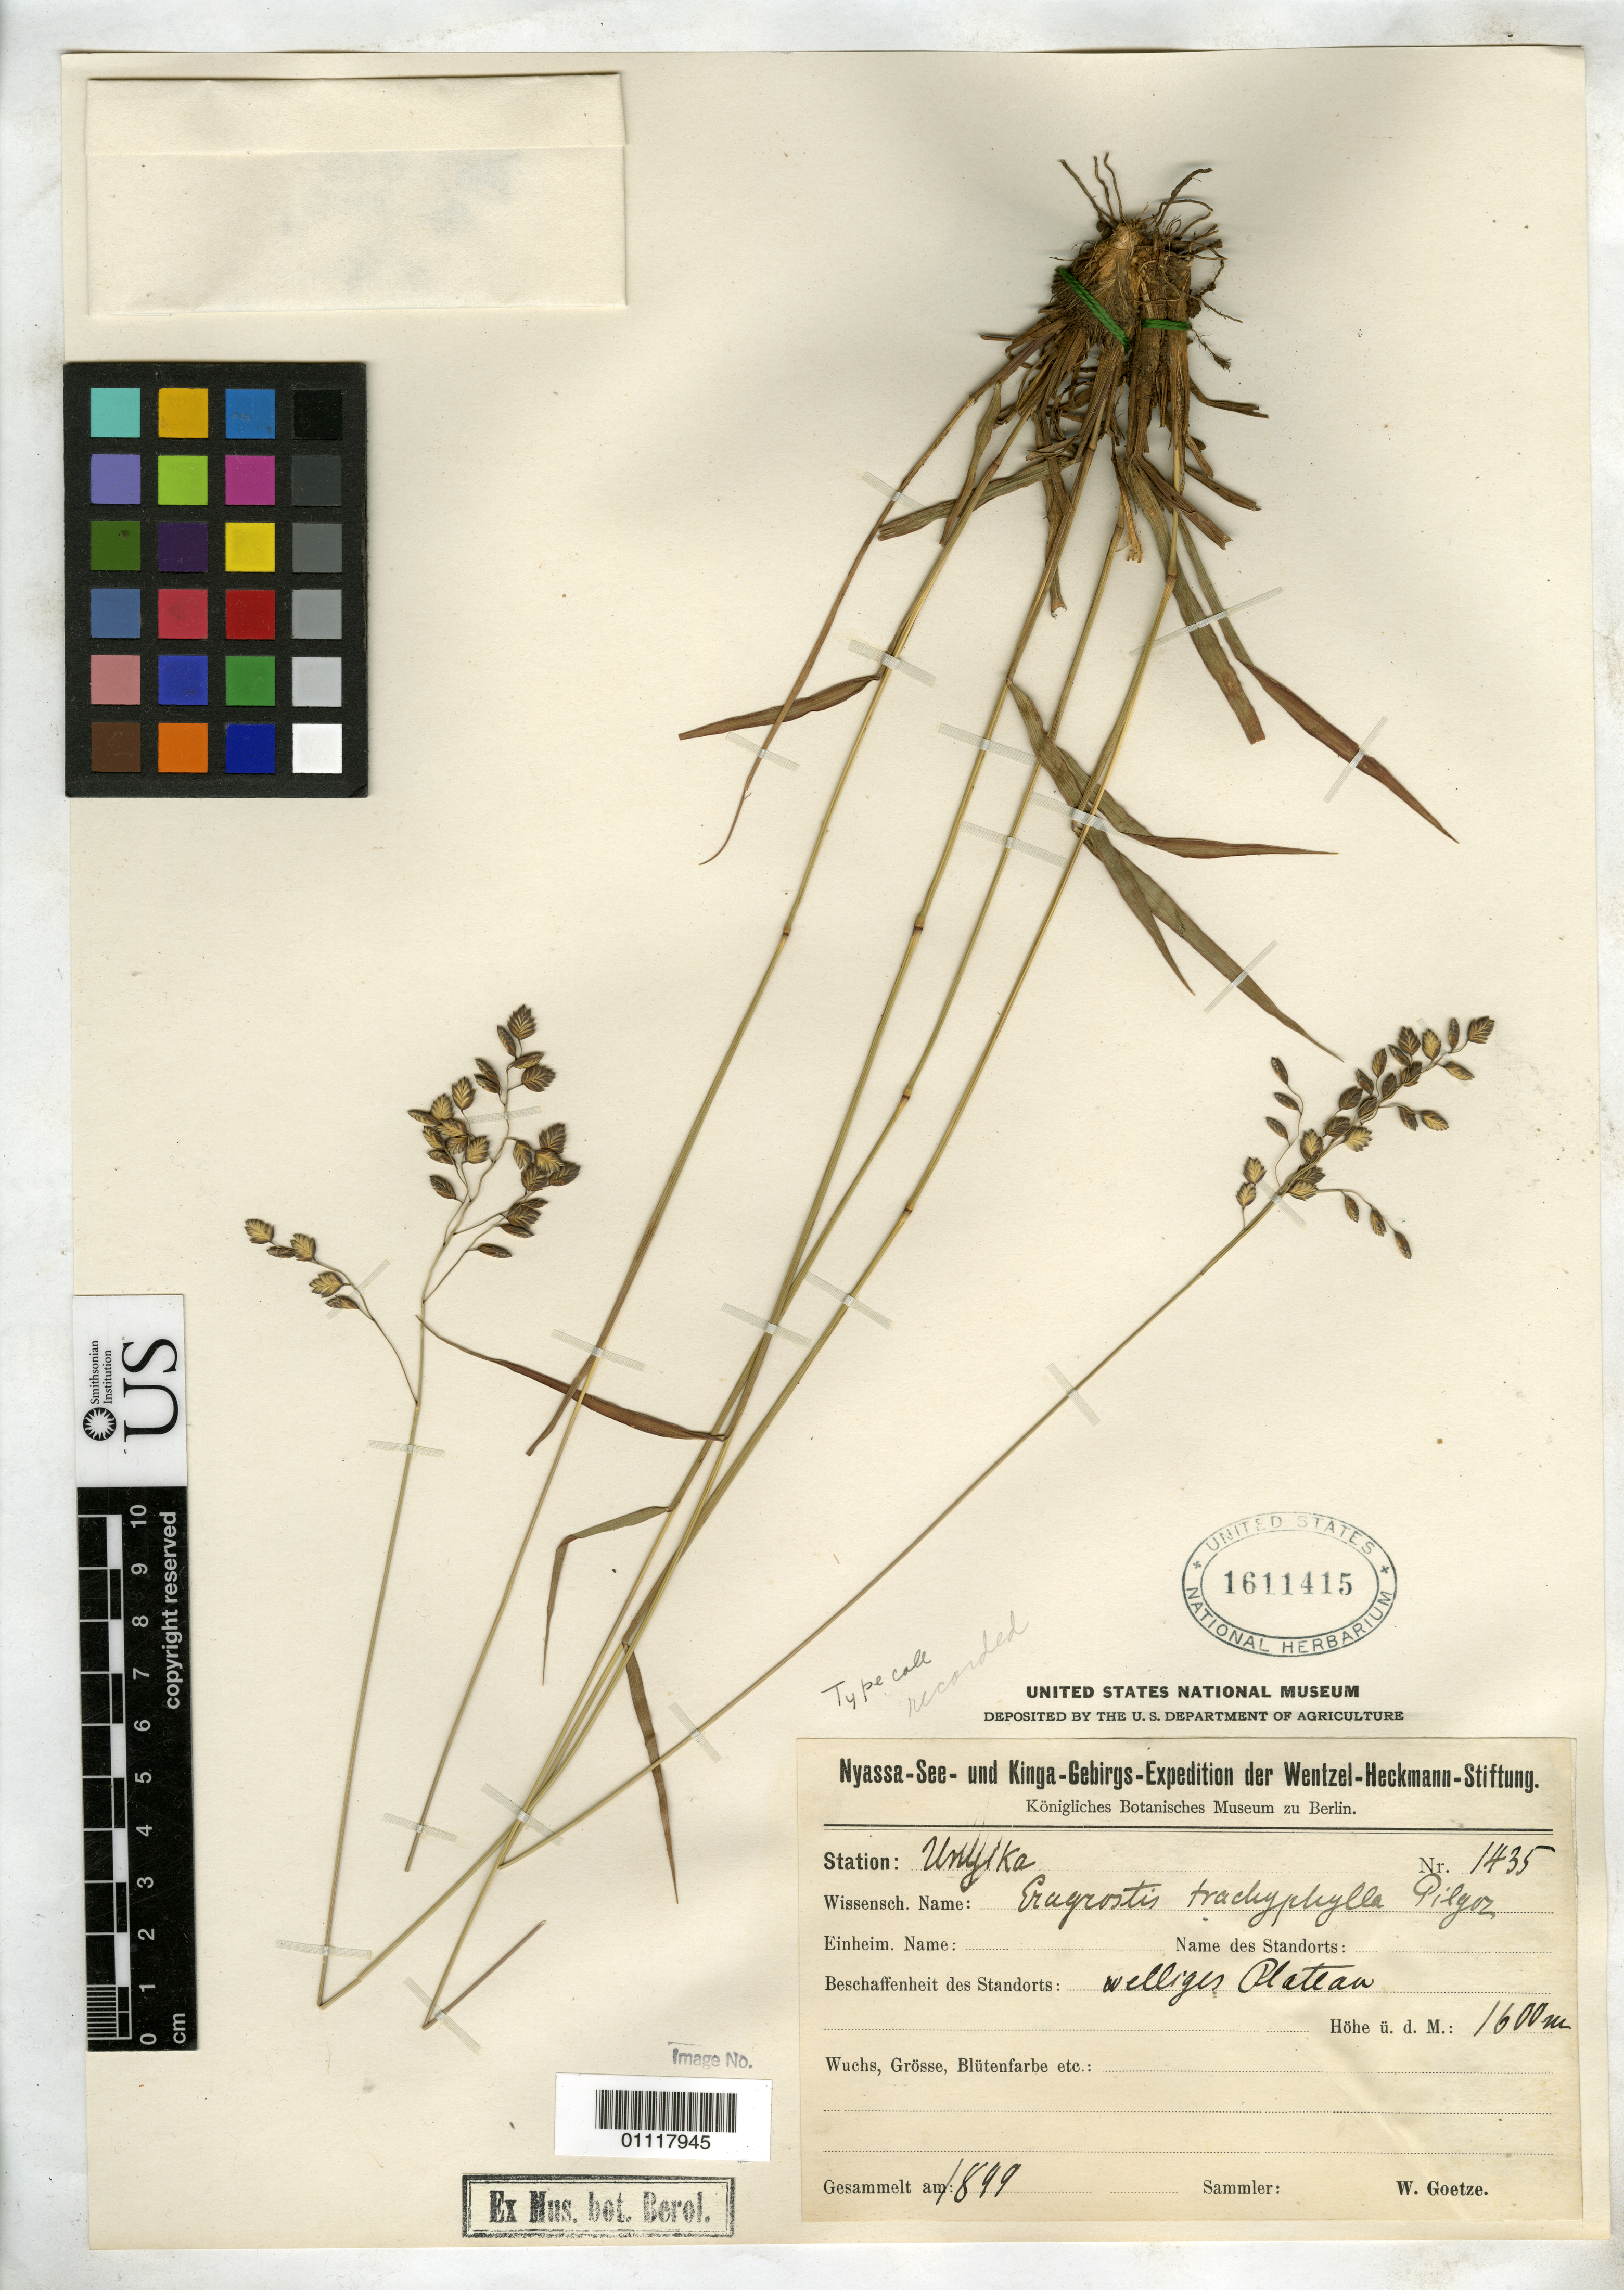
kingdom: Plantae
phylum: Tracheophyta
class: Liliopsida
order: Poales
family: Poaceae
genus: Eragrostis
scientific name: Eragrostis trachyphylla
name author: Pilg.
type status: Syntype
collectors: W. Goetze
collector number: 1435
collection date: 1899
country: Tanzania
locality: Unyka, Welliges Plateau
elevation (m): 1600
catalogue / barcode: US 1611415